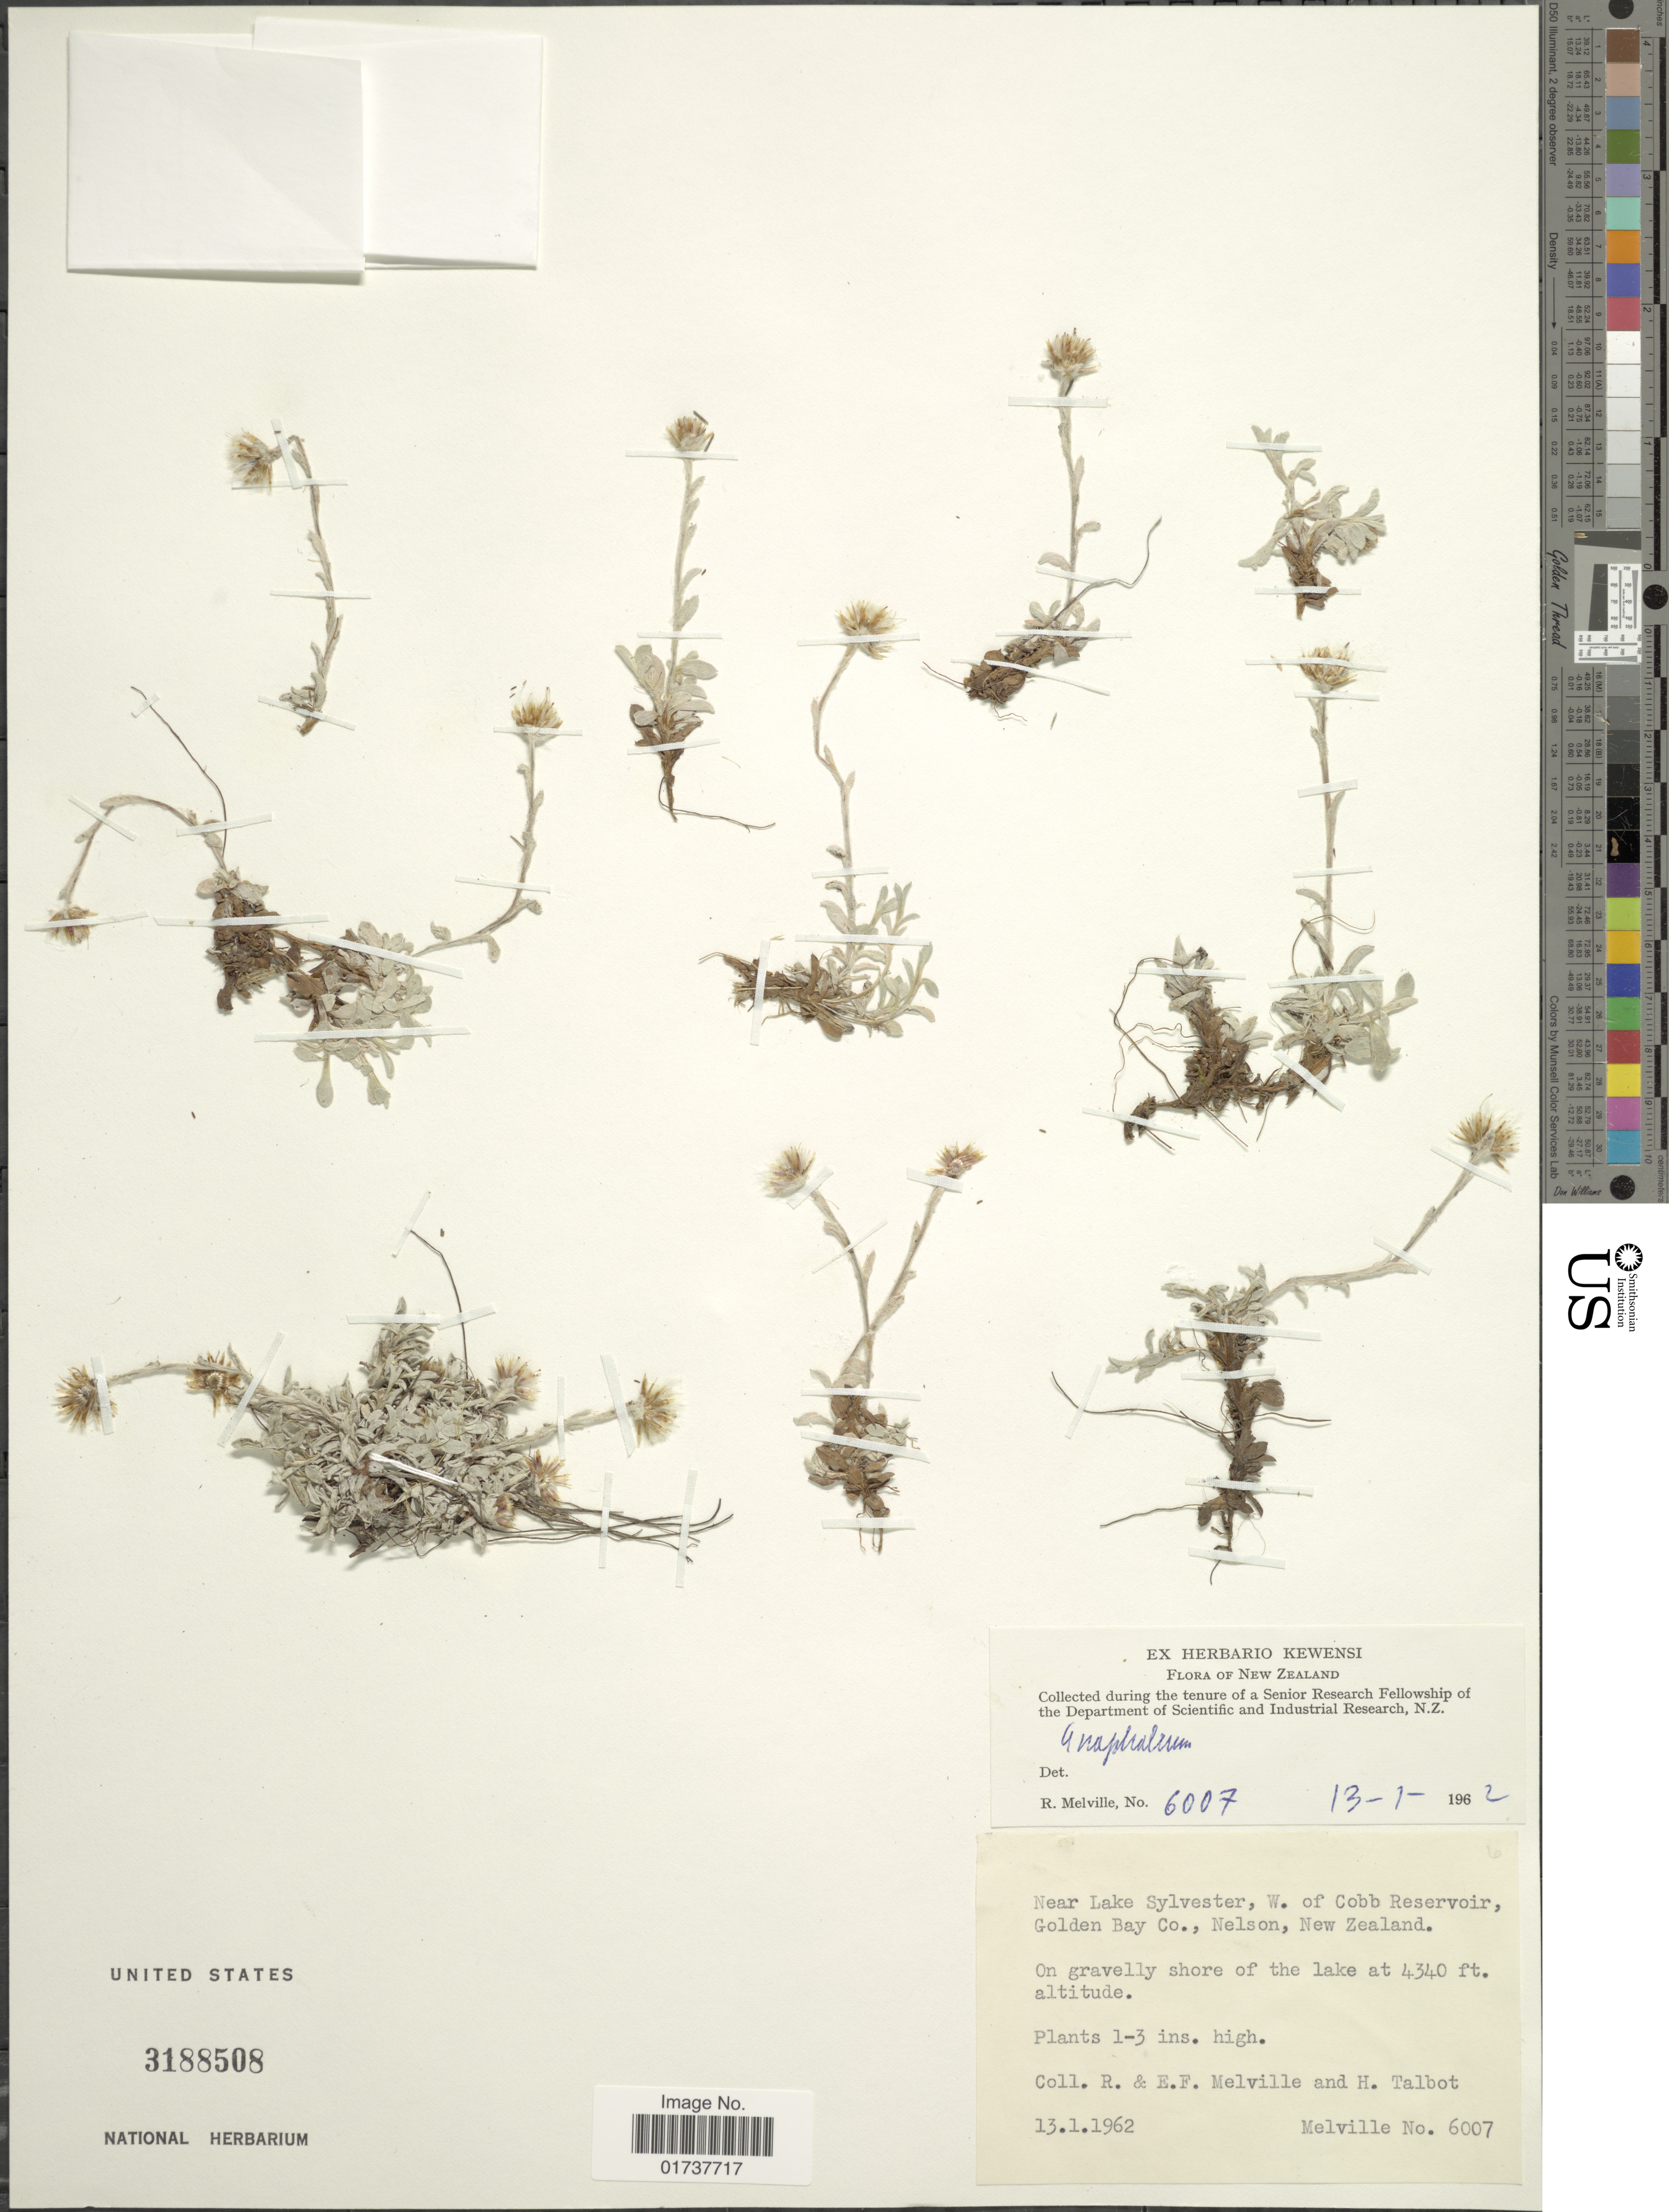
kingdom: Plantae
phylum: Tracheophyta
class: Magnoliopsida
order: Asterales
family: Asteraceae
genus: Gnaphalium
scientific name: Gnaphalium sp.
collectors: R. Melville, E. Melville & H. Talbot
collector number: Melville 6007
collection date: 1962-01-13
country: New Zealand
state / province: Nelson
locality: Near Lake Sylvester, W. of Cobb Reservoir, Golden Bay Co.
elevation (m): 1323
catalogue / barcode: US 3188508